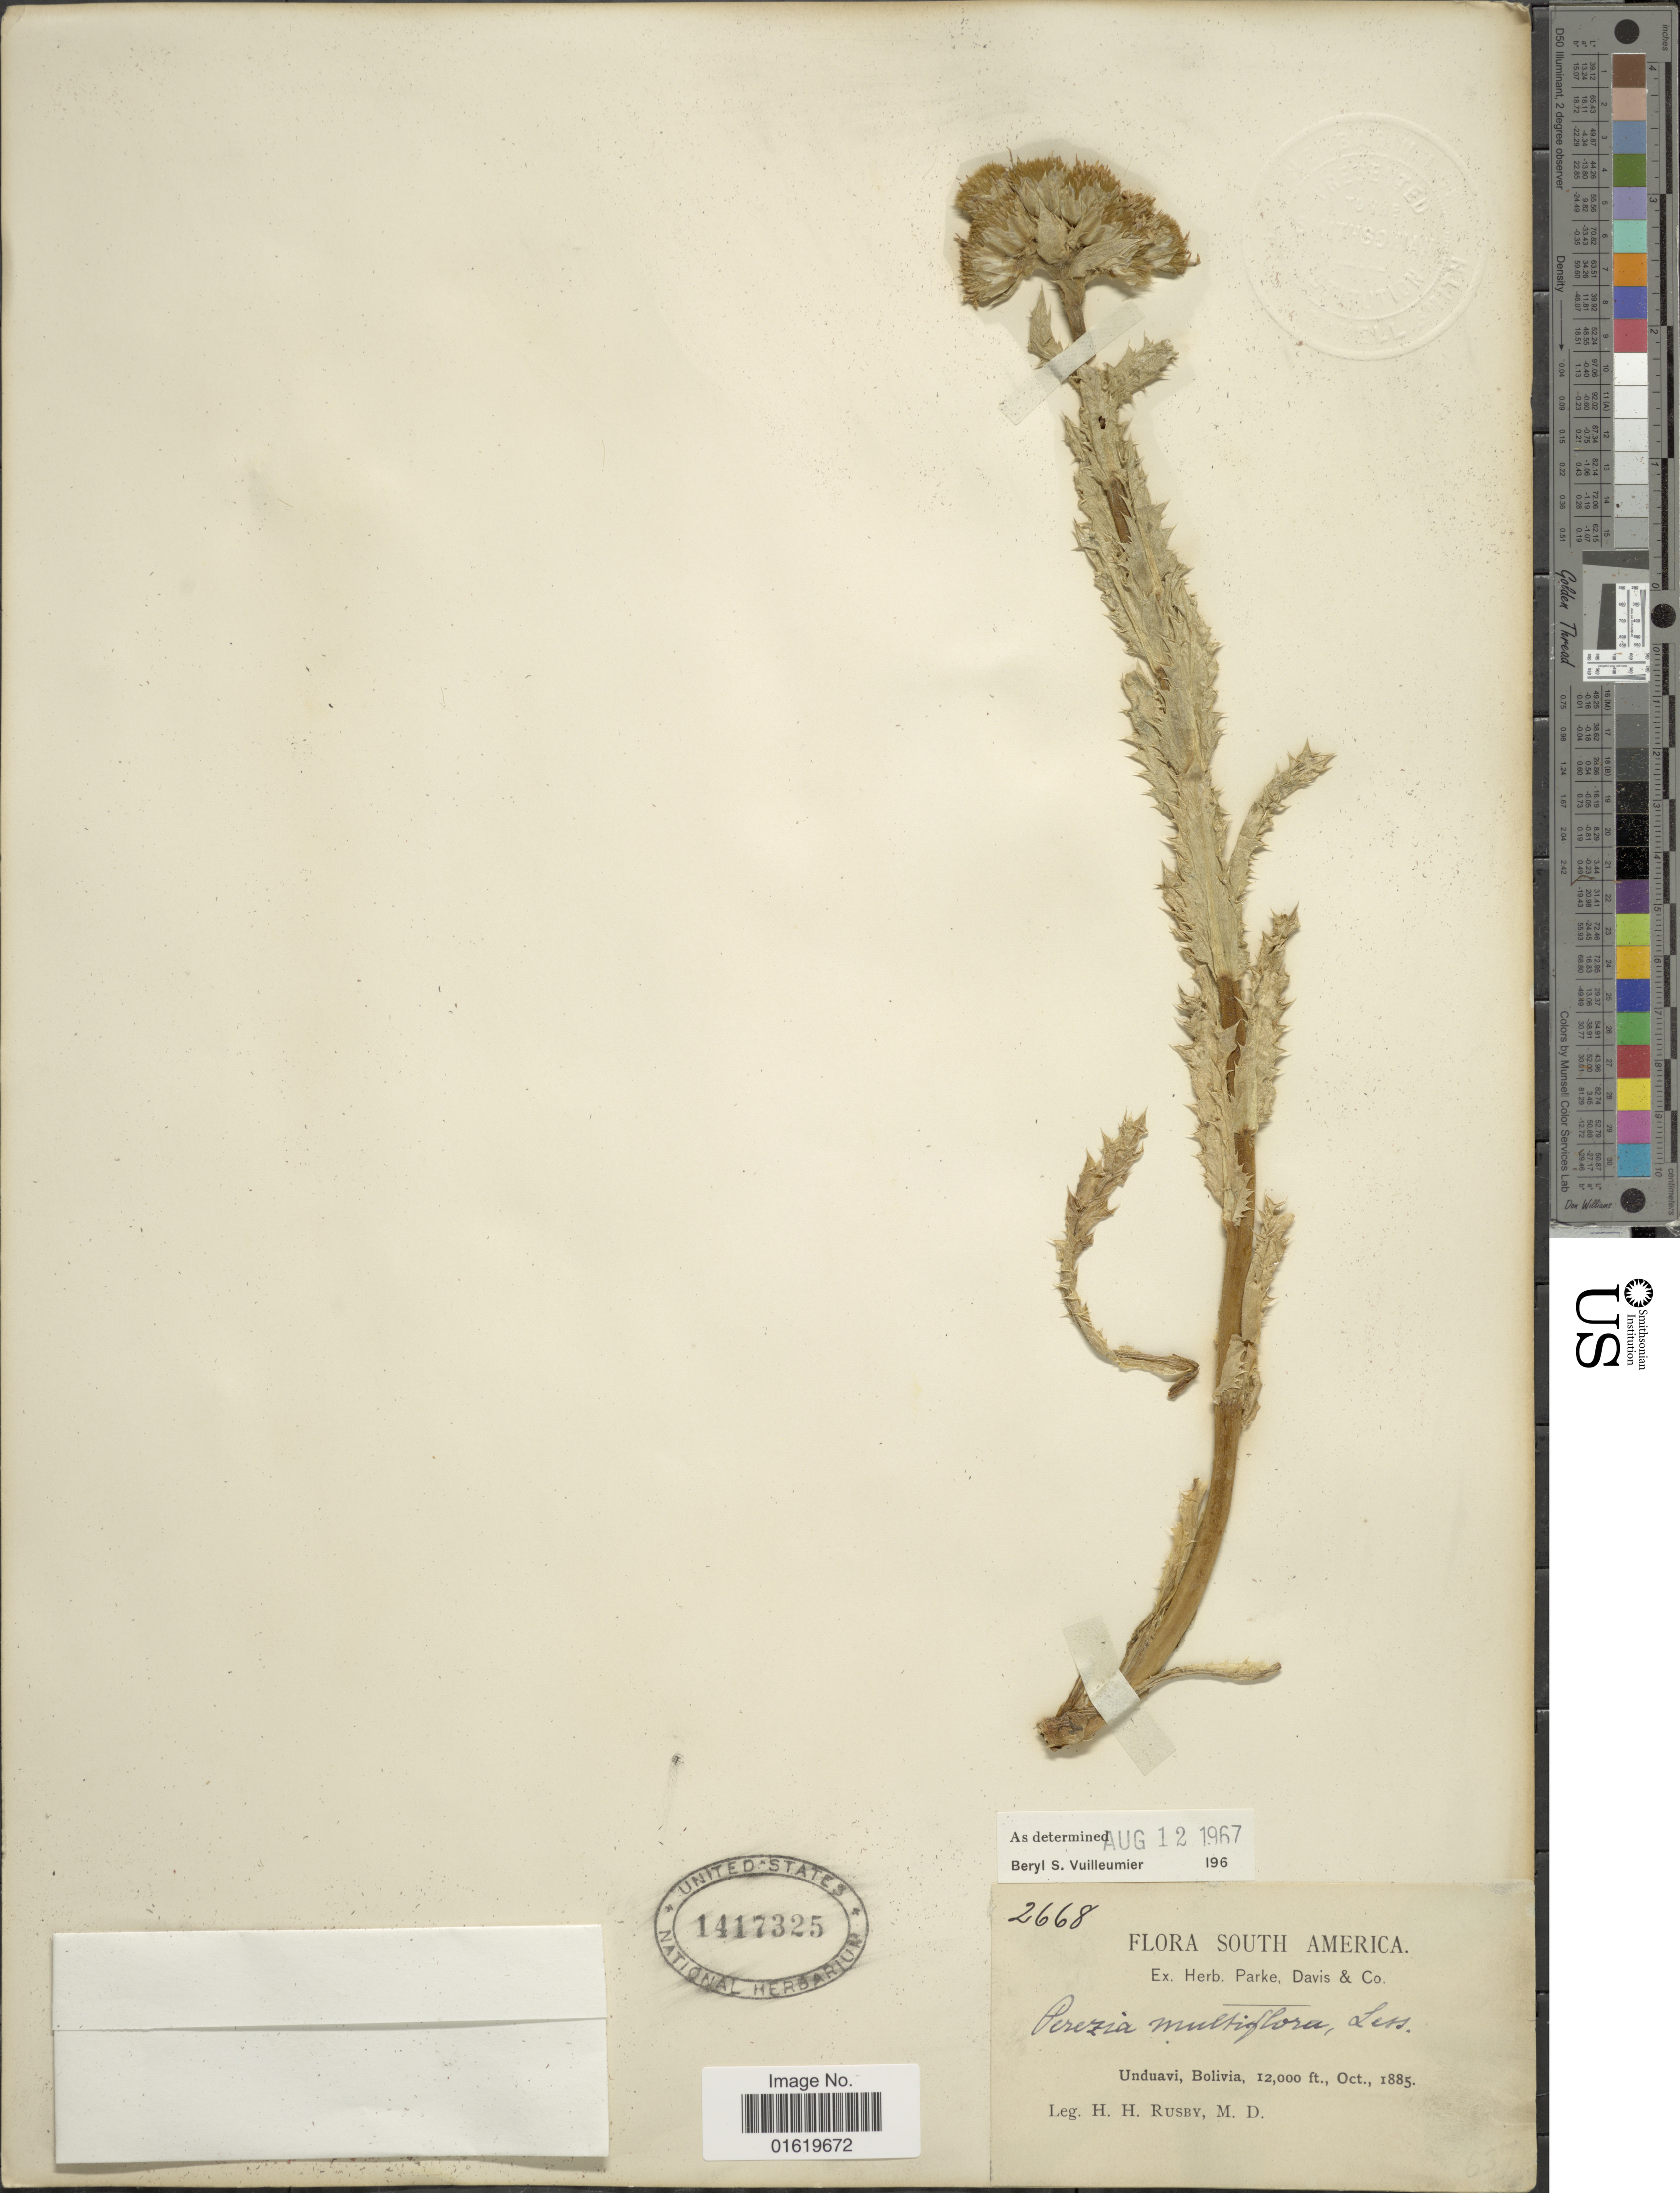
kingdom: Plantae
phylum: Tracheophyta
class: Magnoliopsida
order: Asterales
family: Asteraceae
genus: Perezia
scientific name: Perezia multiflora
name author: Less.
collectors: H. H. Rusby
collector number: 2668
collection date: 1885-10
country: Bolivia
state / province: La Paz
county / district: Nor Yungas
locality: Unduavi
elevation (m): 3658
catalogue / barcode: US 1417325